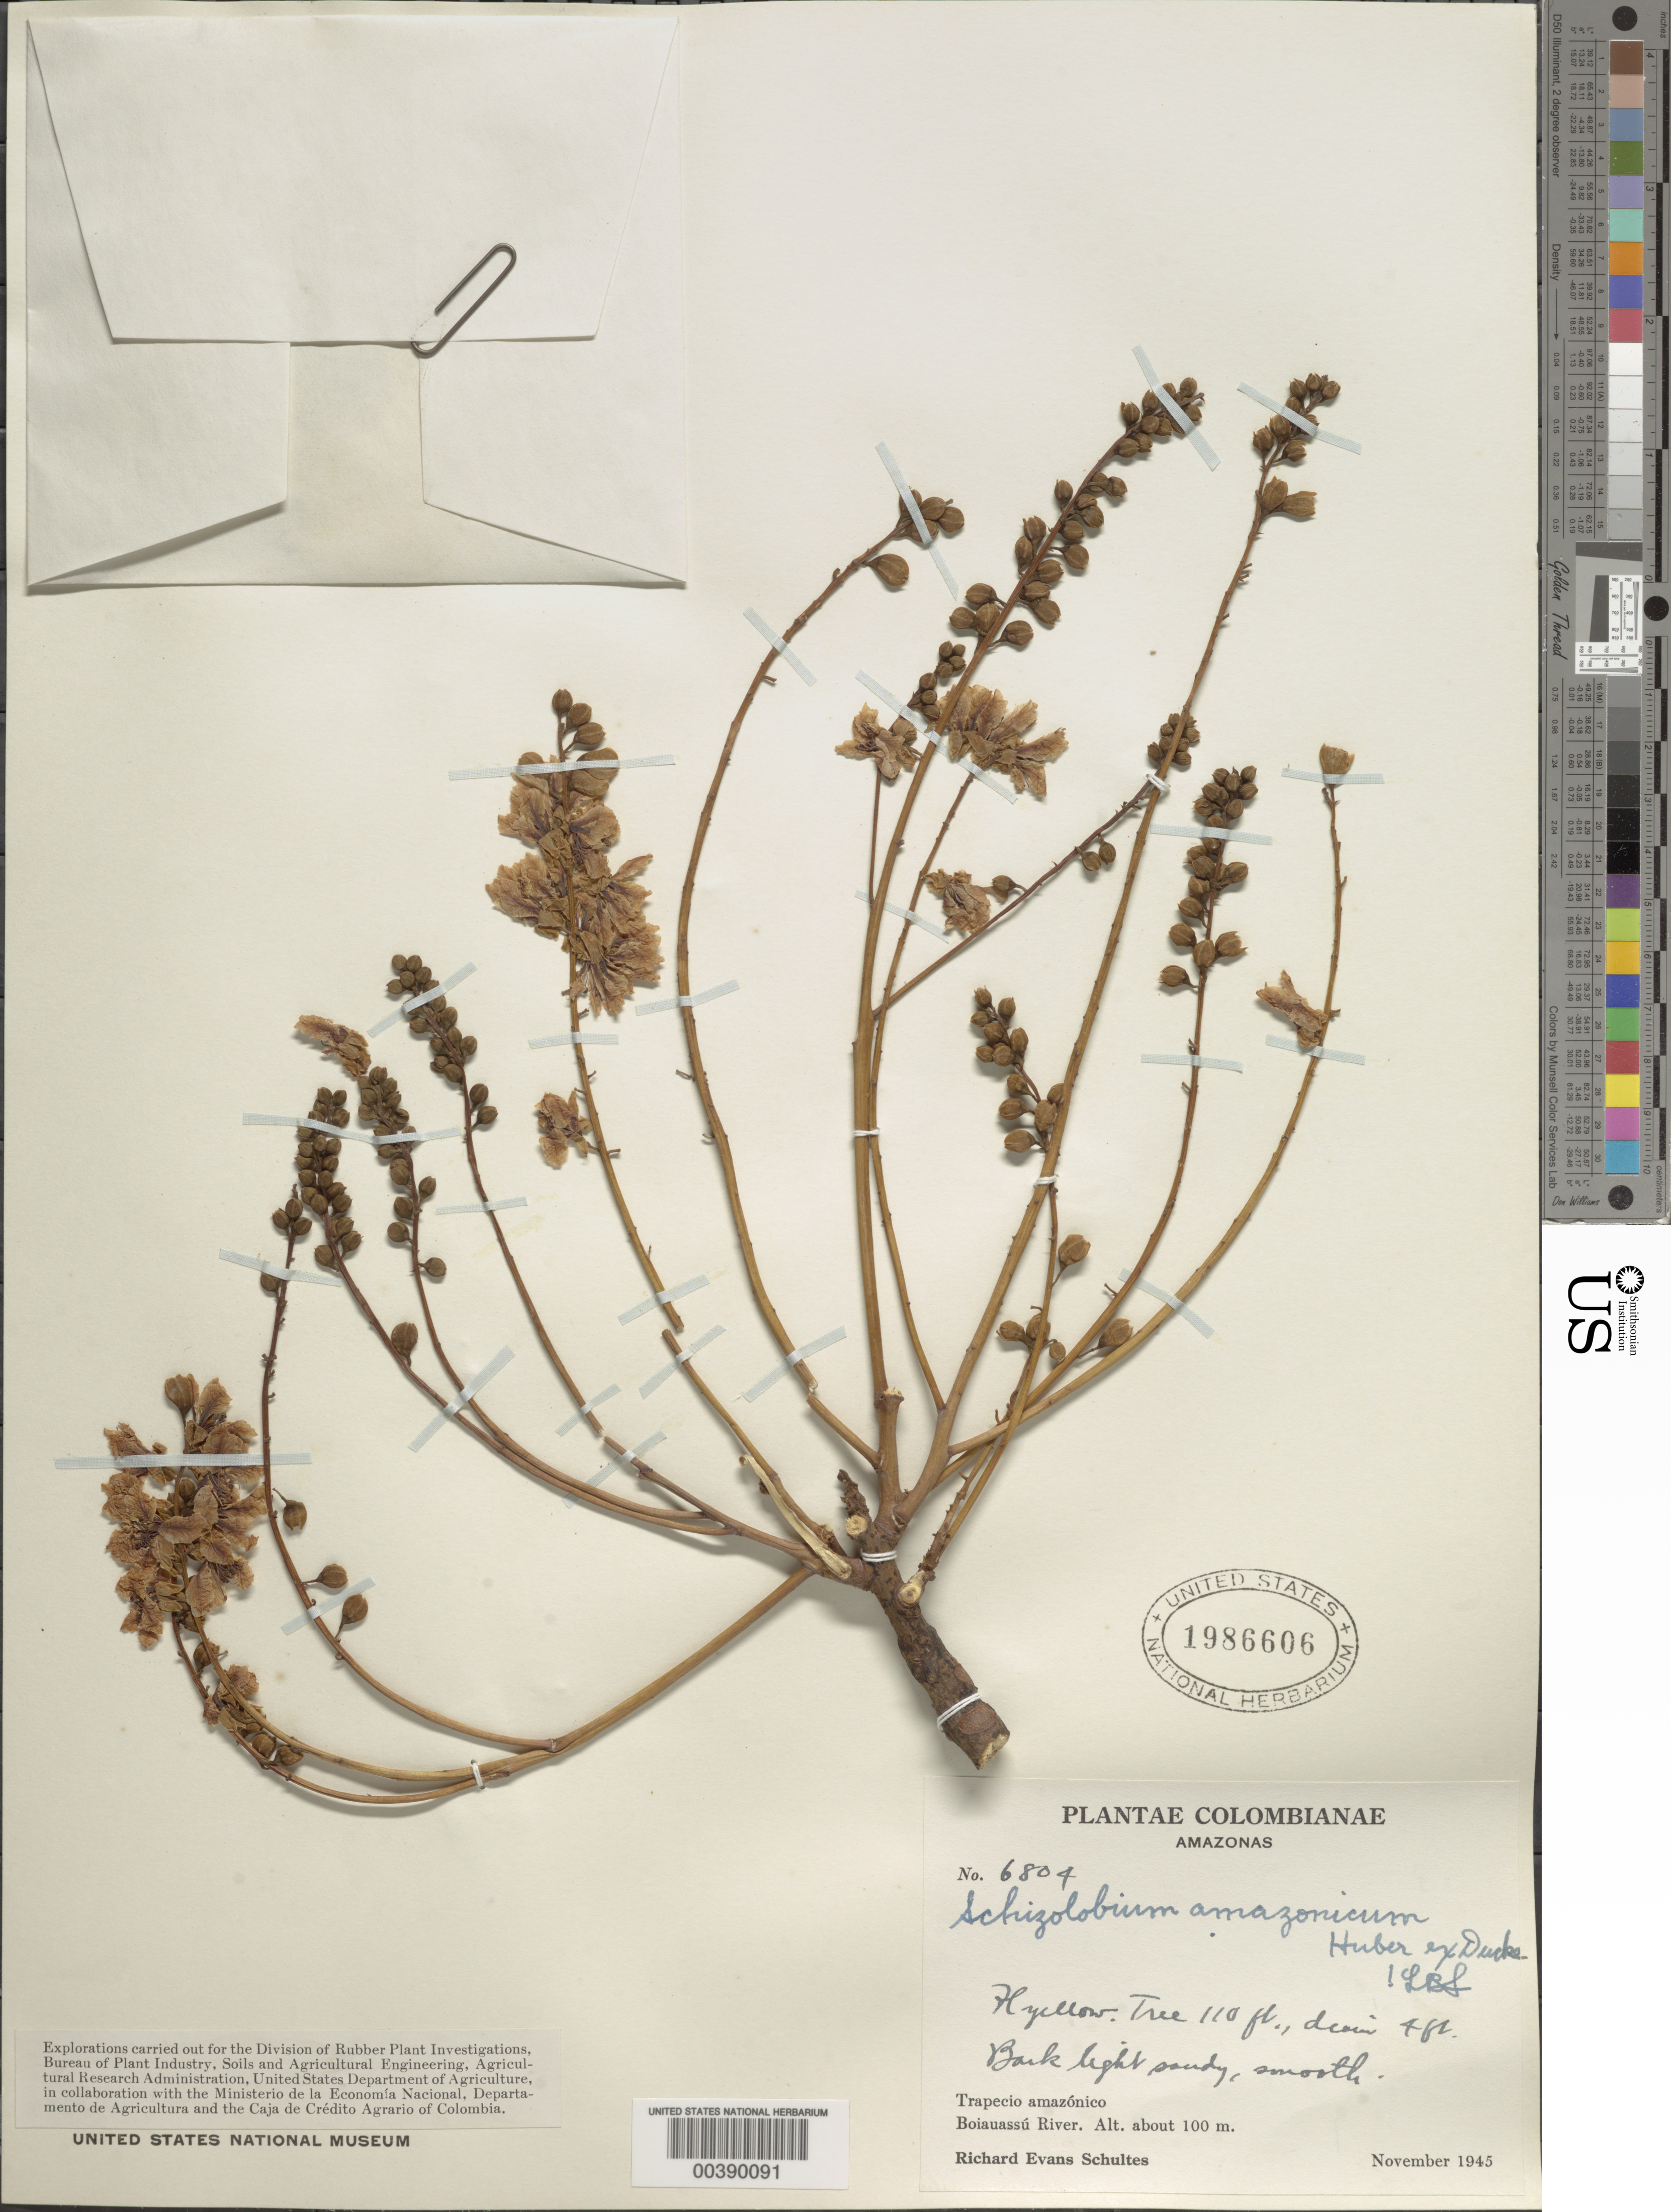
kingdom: Plantae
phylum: Tracheophyta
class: Magnoliopsida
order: Fabales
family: Fabaceae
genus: Schizolobium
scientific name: Schizolobium amazonicum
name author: Ducke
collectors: R. E. Schultes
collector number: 6804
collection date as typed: Nov 1945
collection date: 1945-11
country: Colombia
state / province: Amazônas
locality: Boiauassu River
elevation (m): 100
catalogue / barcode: US 1986606